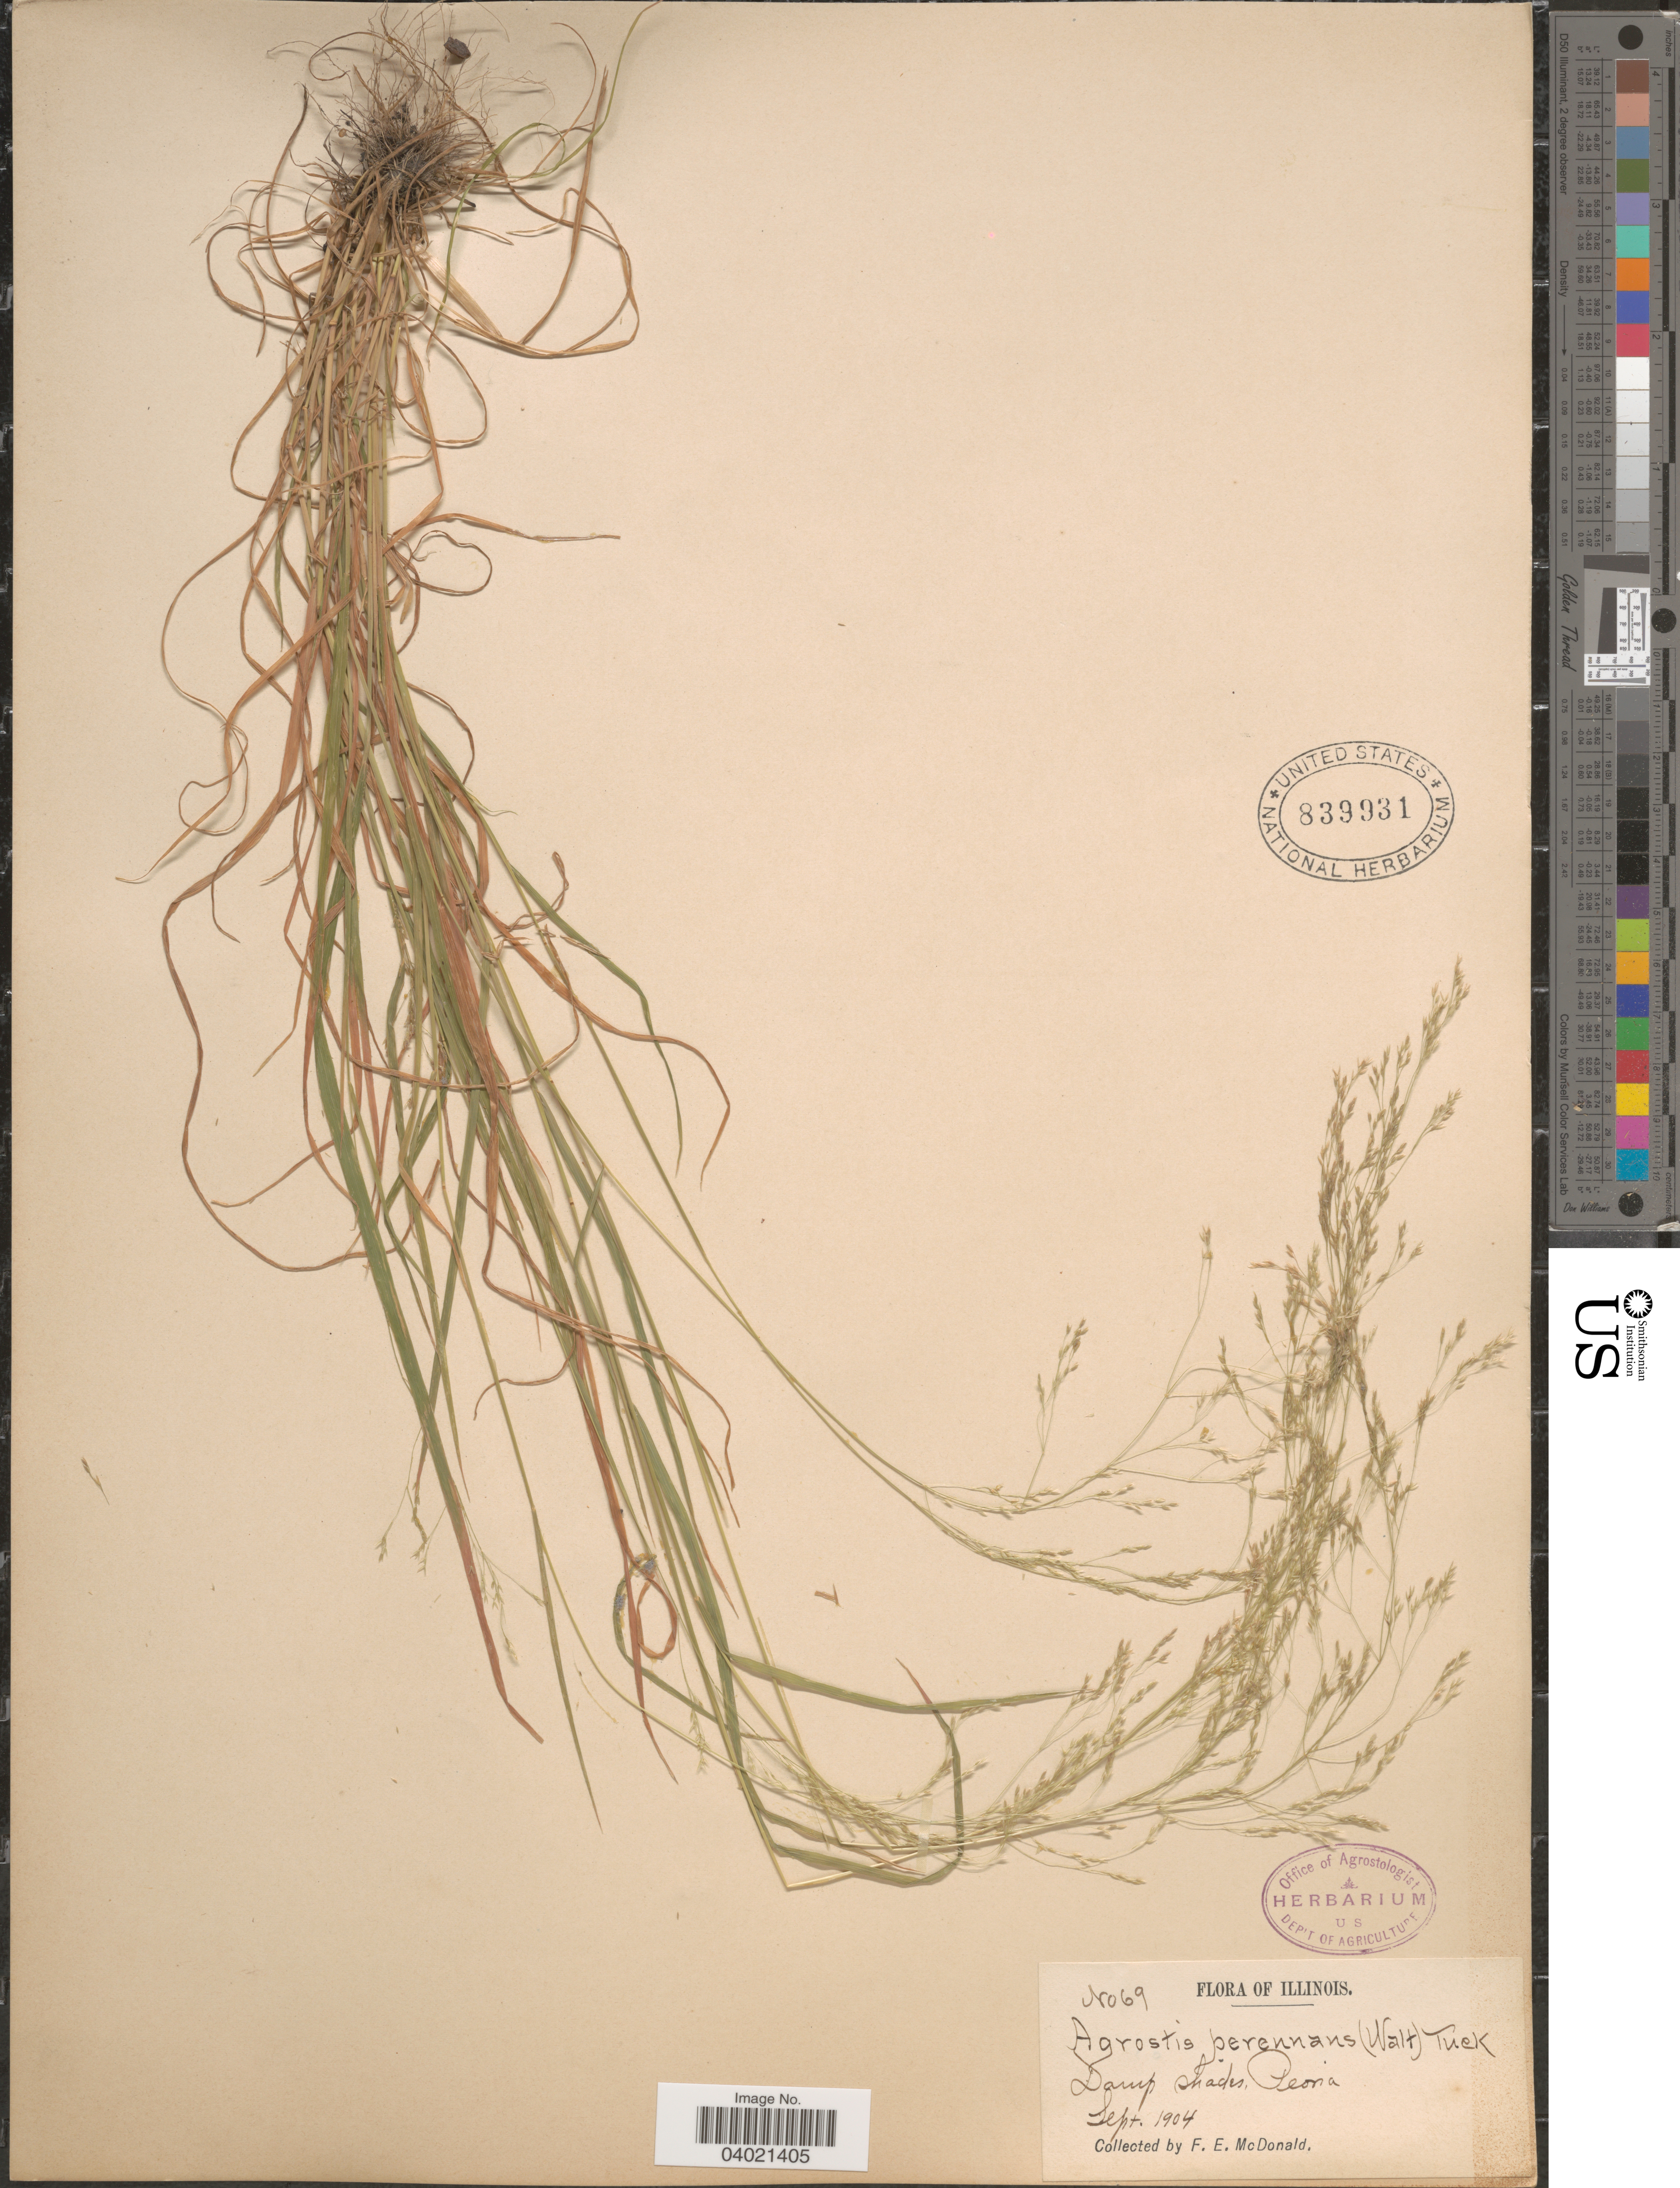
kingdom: Plantae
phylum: Tracheophyta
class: Liliopsida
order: Poales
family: Poaceae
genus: Agrostis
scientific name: Agrostis perennans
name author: (Walter) Tuck.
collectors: F. E. McDonald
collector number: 69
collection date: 1904-09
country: United States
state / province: Illinois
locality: Damp shades, Peoria.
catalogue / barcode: US 839931